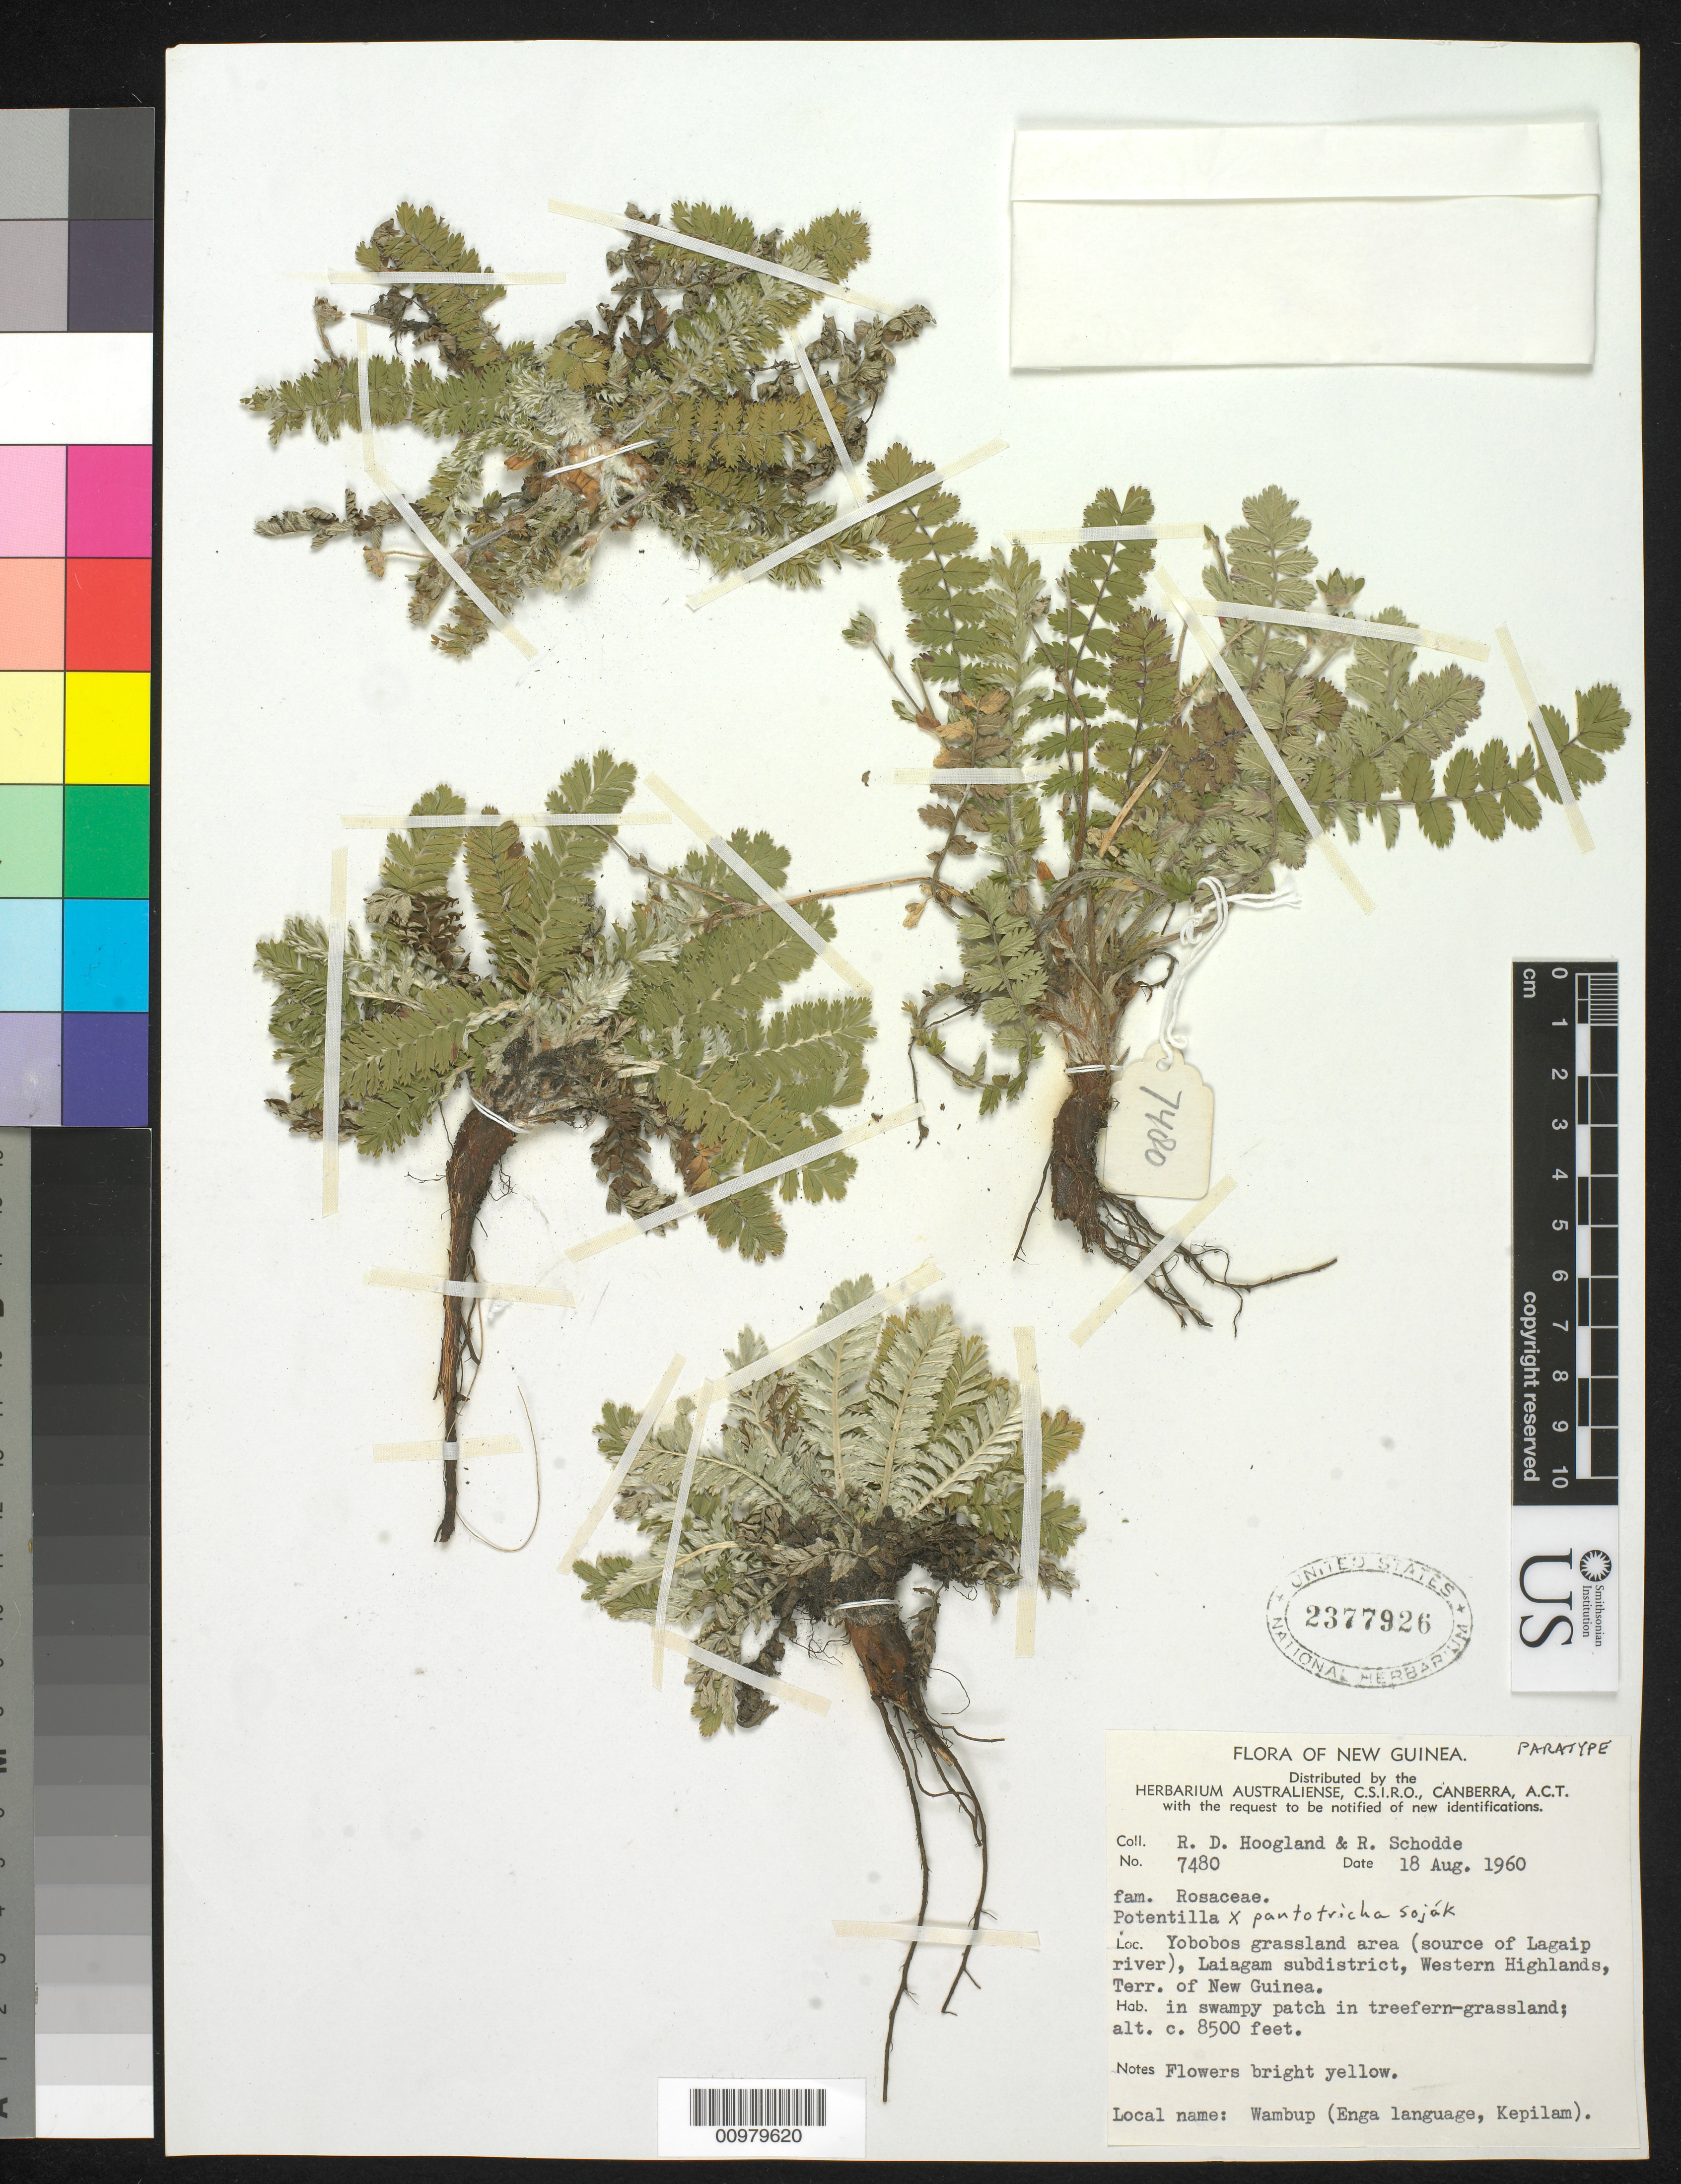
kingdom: Plantae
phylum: Tracheophyta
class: Magnoliopsida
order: Rosales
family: Rosaceae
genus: Potentilla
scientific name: Potentilla pantotricha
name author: Soják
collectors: R. D. Hoogland & R. Schodde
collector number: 7480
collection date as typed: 18 Aug 1960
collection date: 1960-08-18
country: Papua New Guinea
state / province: Enga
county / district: Laiagam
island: New Guinea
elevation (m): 2591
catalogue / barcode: US 2377926